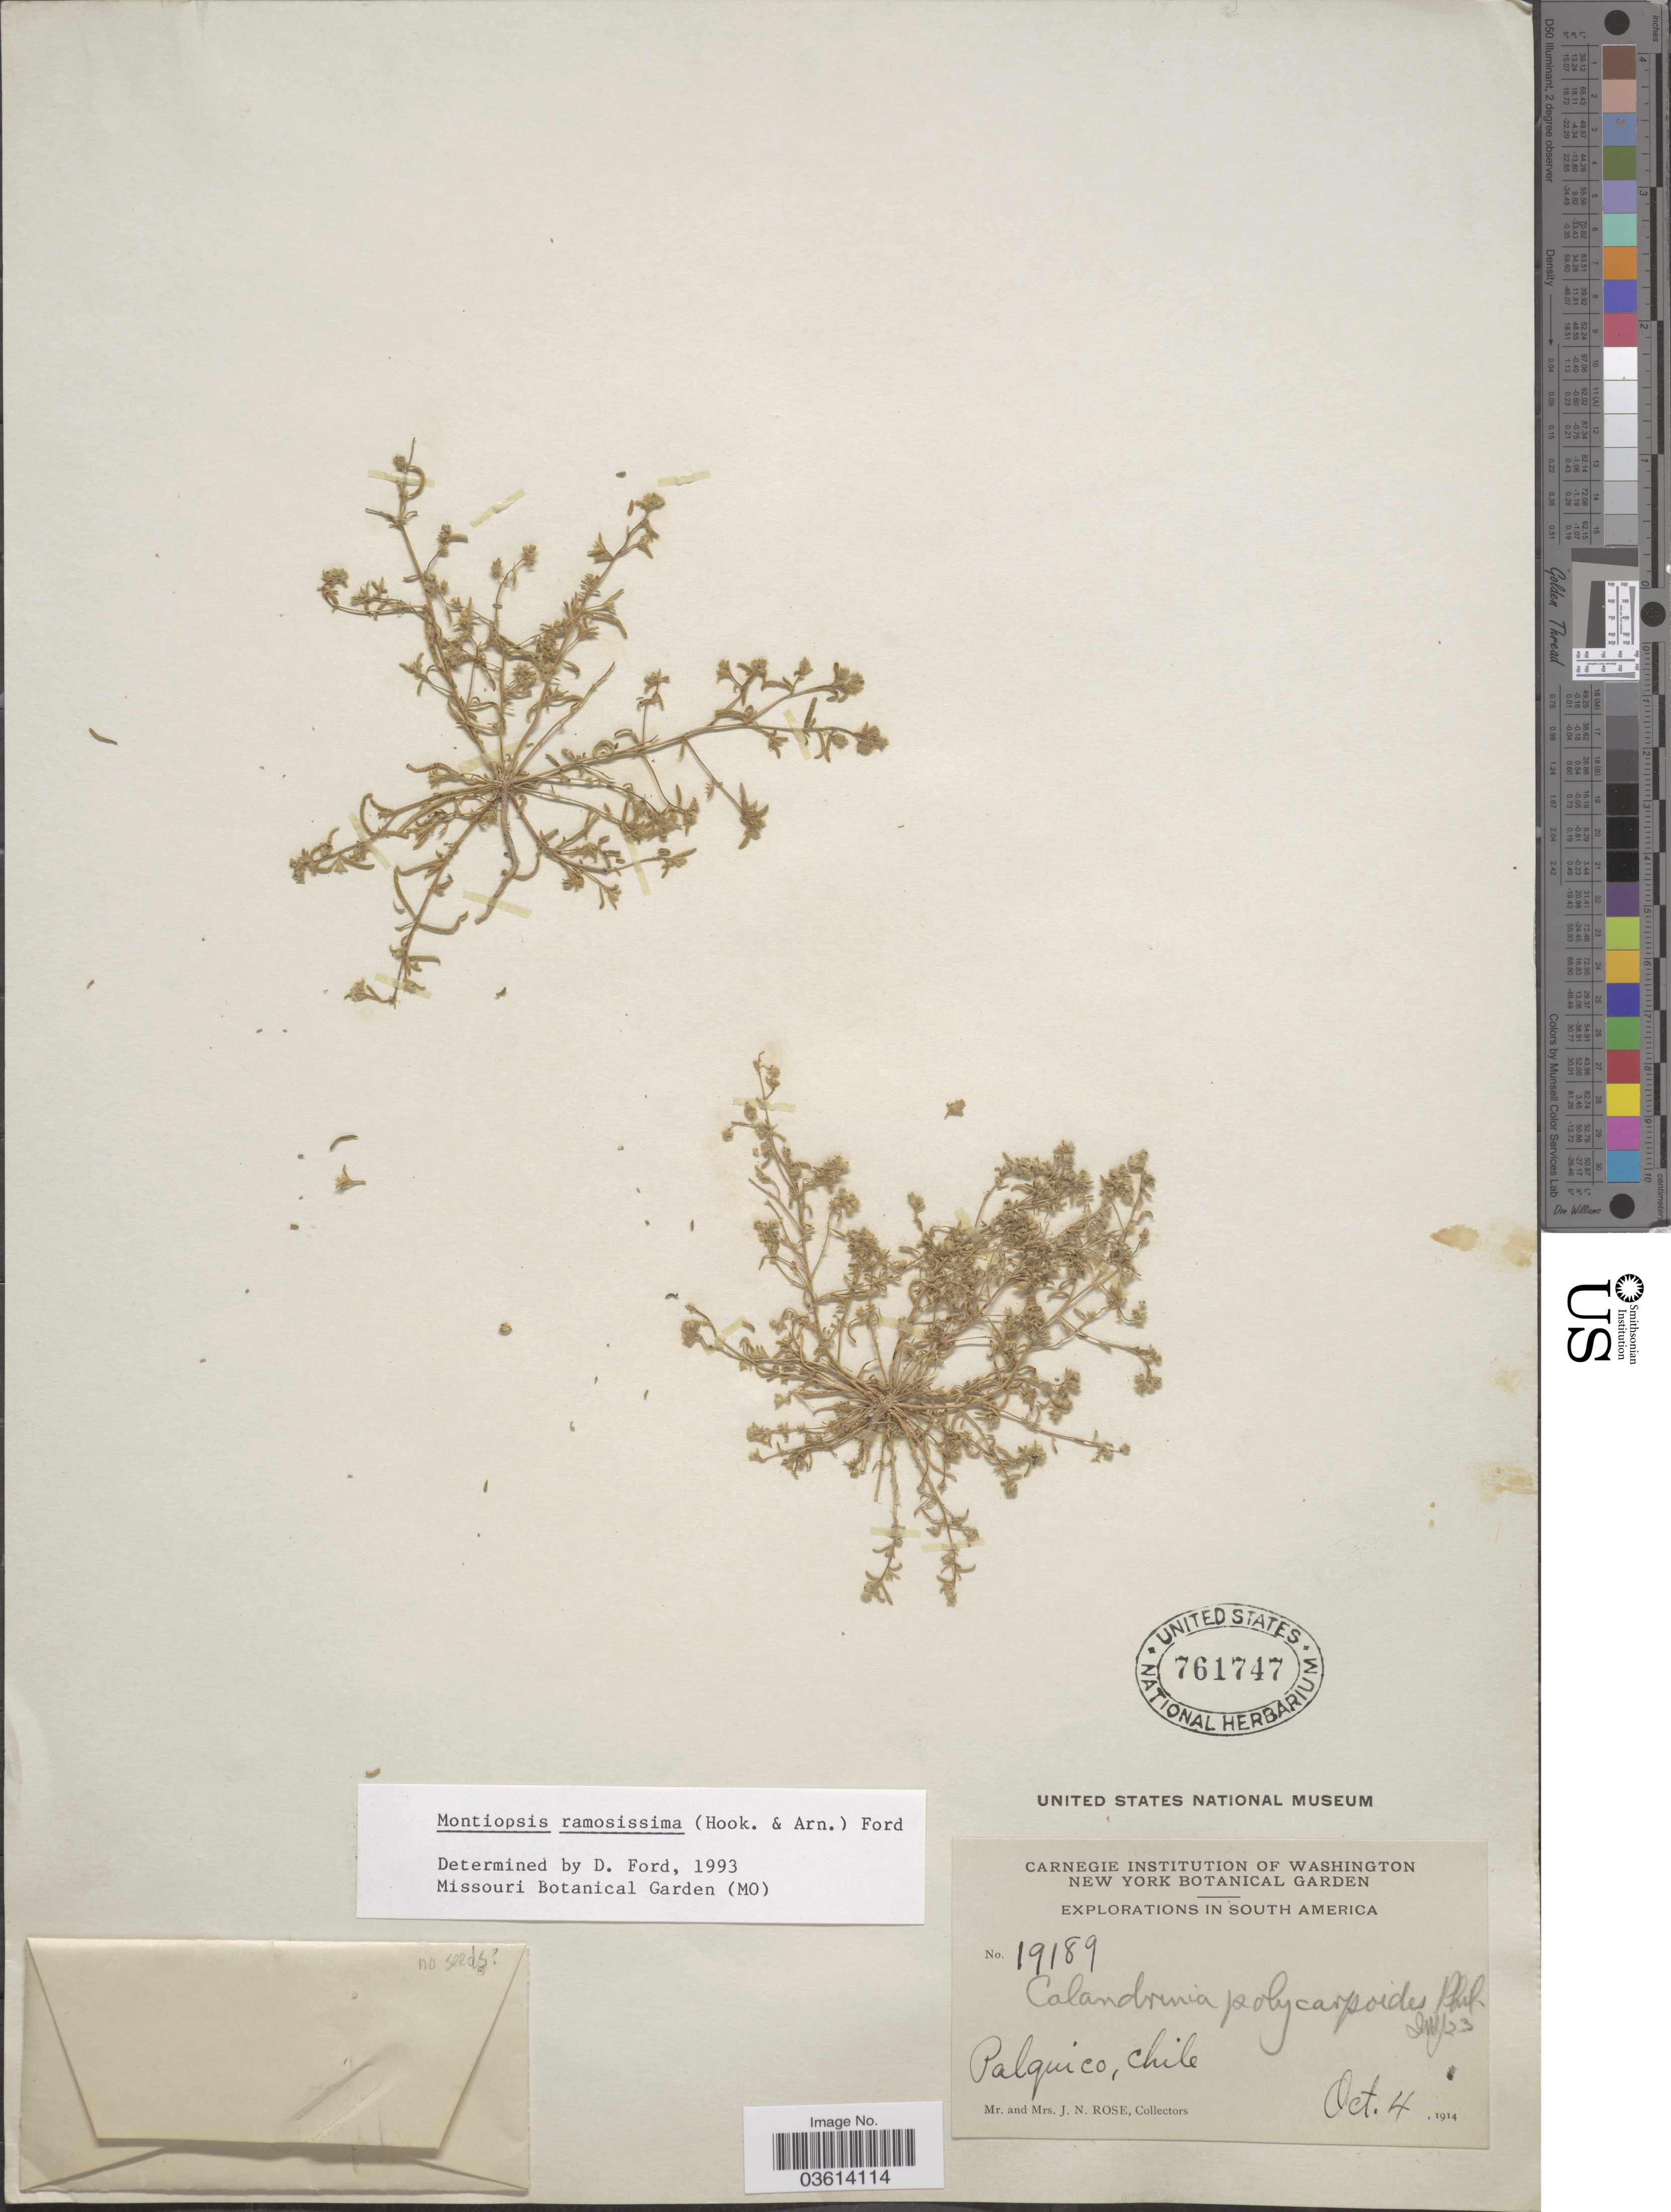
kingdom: Plantae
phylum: Tracheophyta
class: Magnoliopsida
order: Caryophyllales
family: Montiaceae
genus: Montiopsis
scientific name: Montiopsis ramossima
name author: (Hook. & Arn.) D.I. Ford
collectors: J. N. Rose & L. B. Rose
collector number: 19189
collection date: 1914-10-04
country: Chile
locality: Palquico.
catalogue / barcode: US 761747